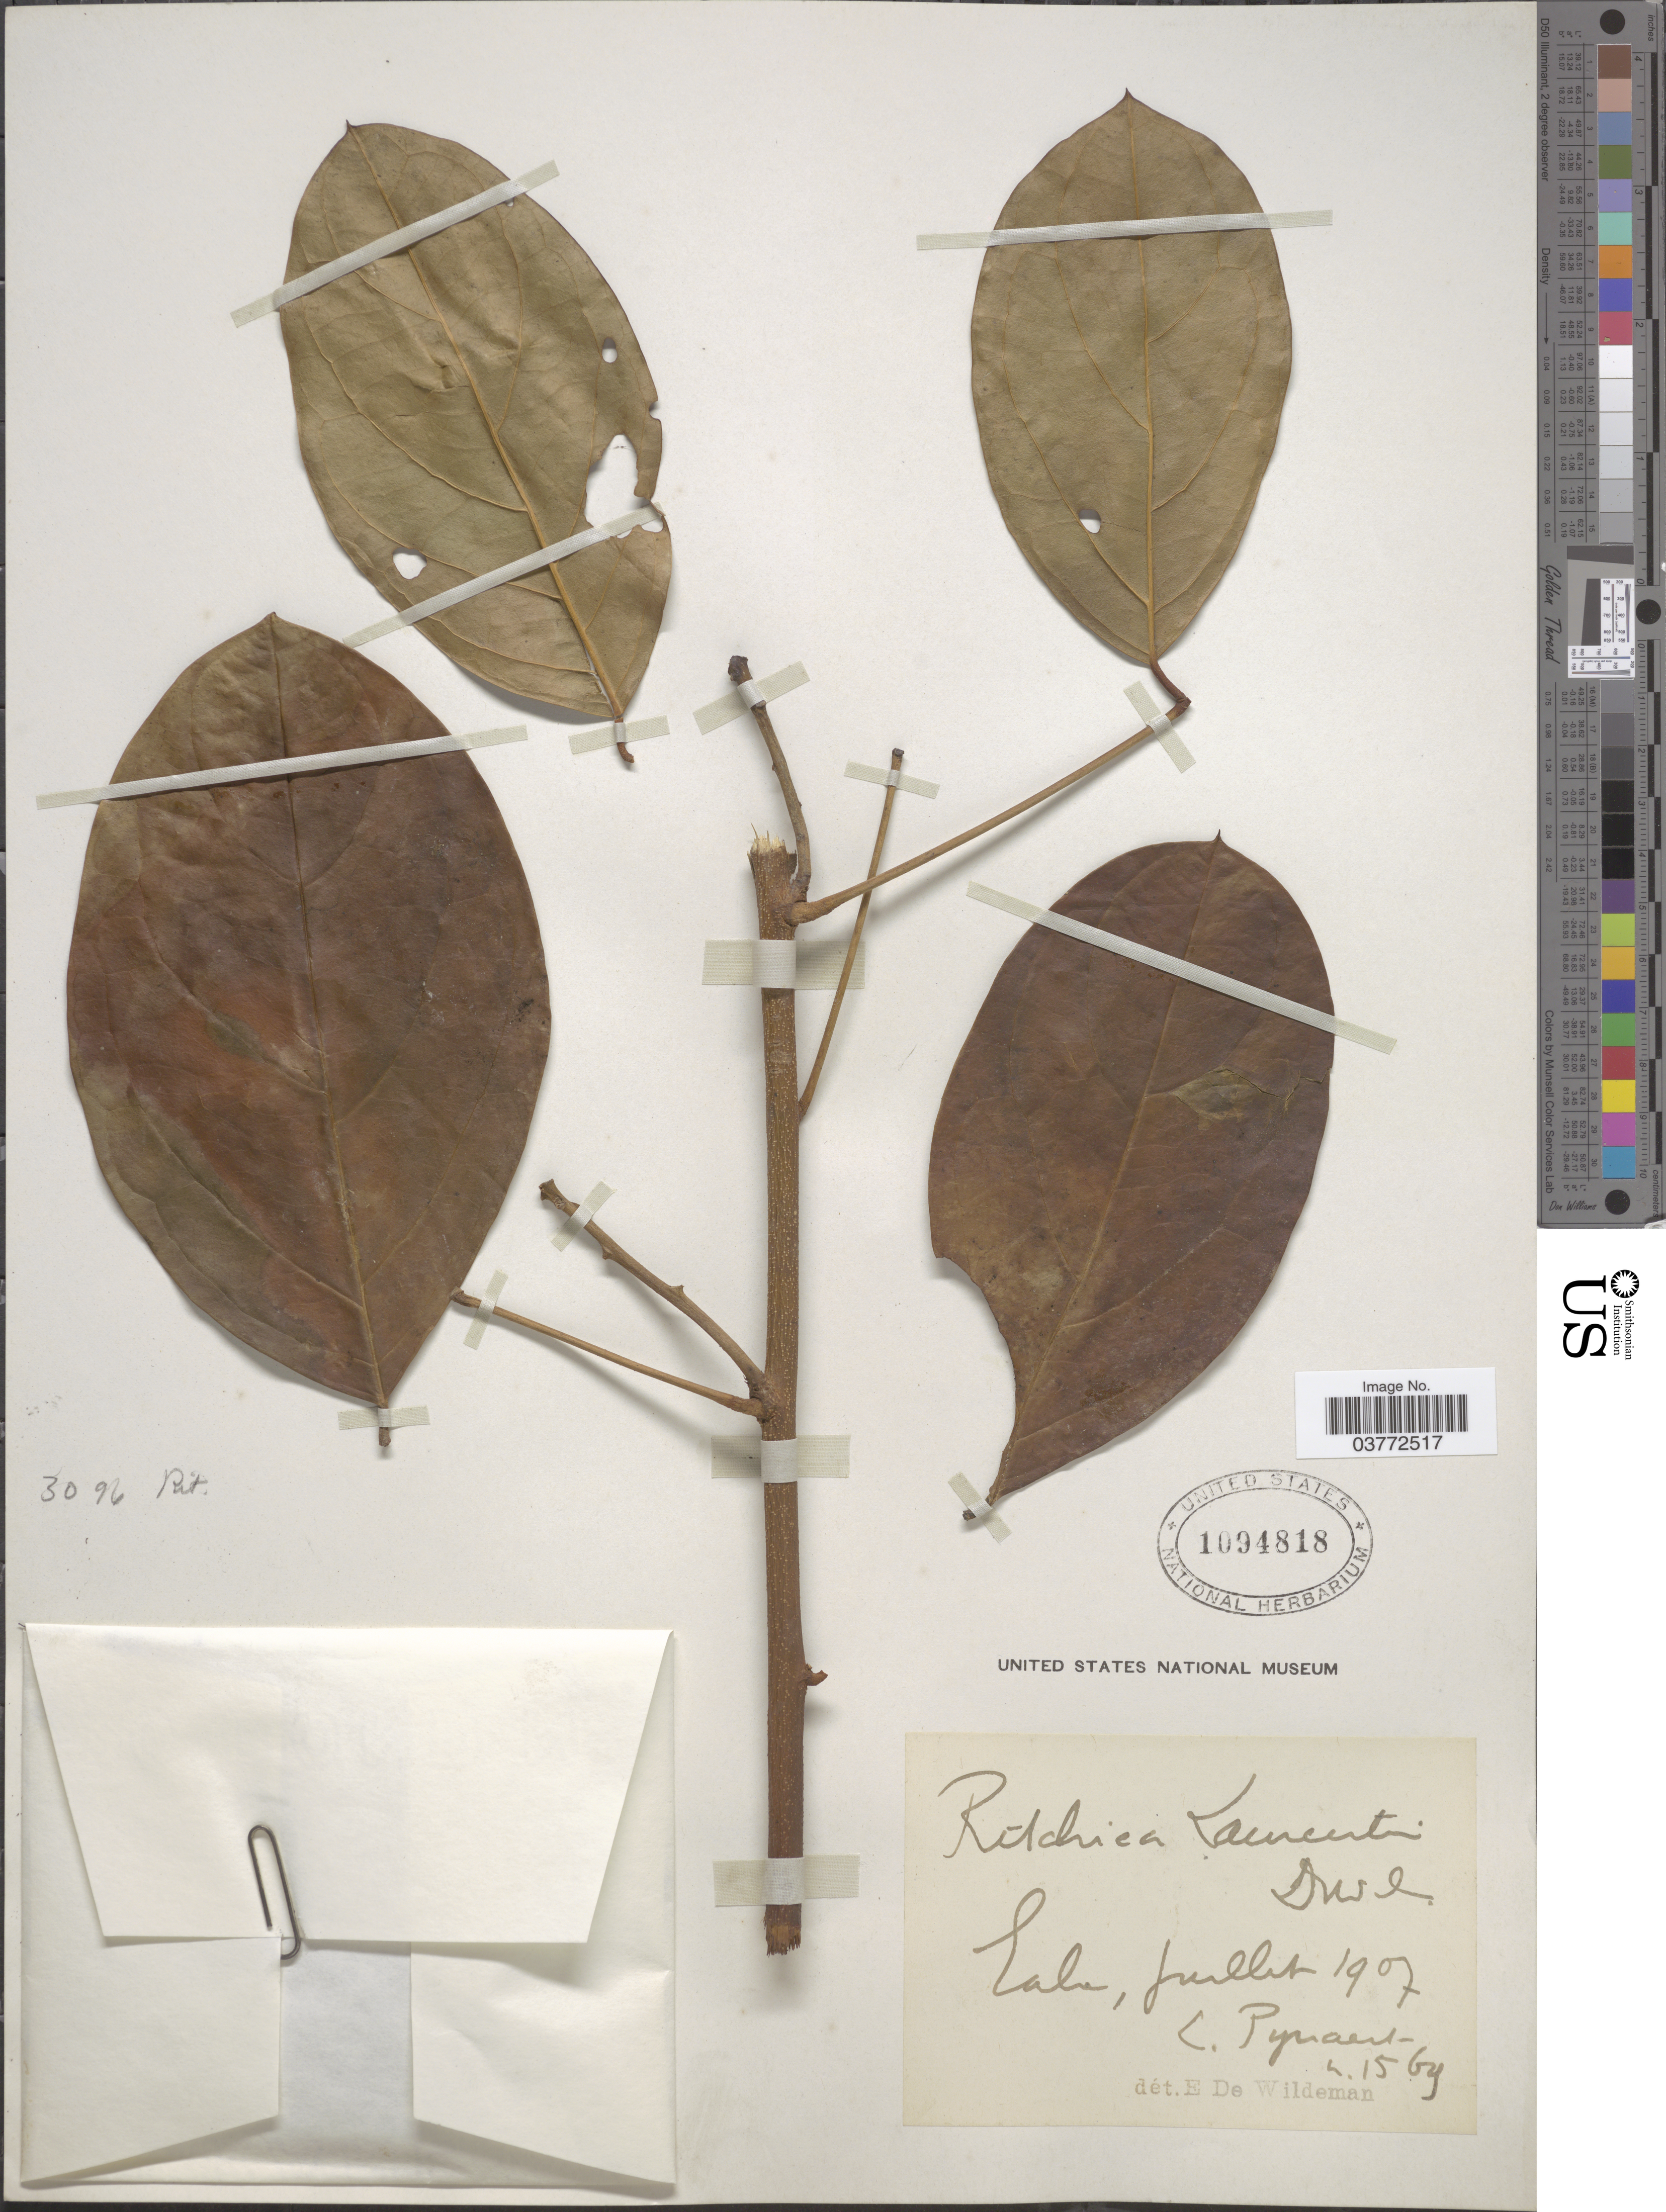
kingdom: Plantae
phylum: Tracheophyta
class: Magnoliopsida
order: Brassicales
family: Capparaceae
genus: Ritchiea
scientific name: Ritchiea laurentii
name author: De Wild.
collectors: L. Pynaert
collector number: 1569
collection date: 1907-07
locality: Eala.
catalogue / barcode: US 1094818